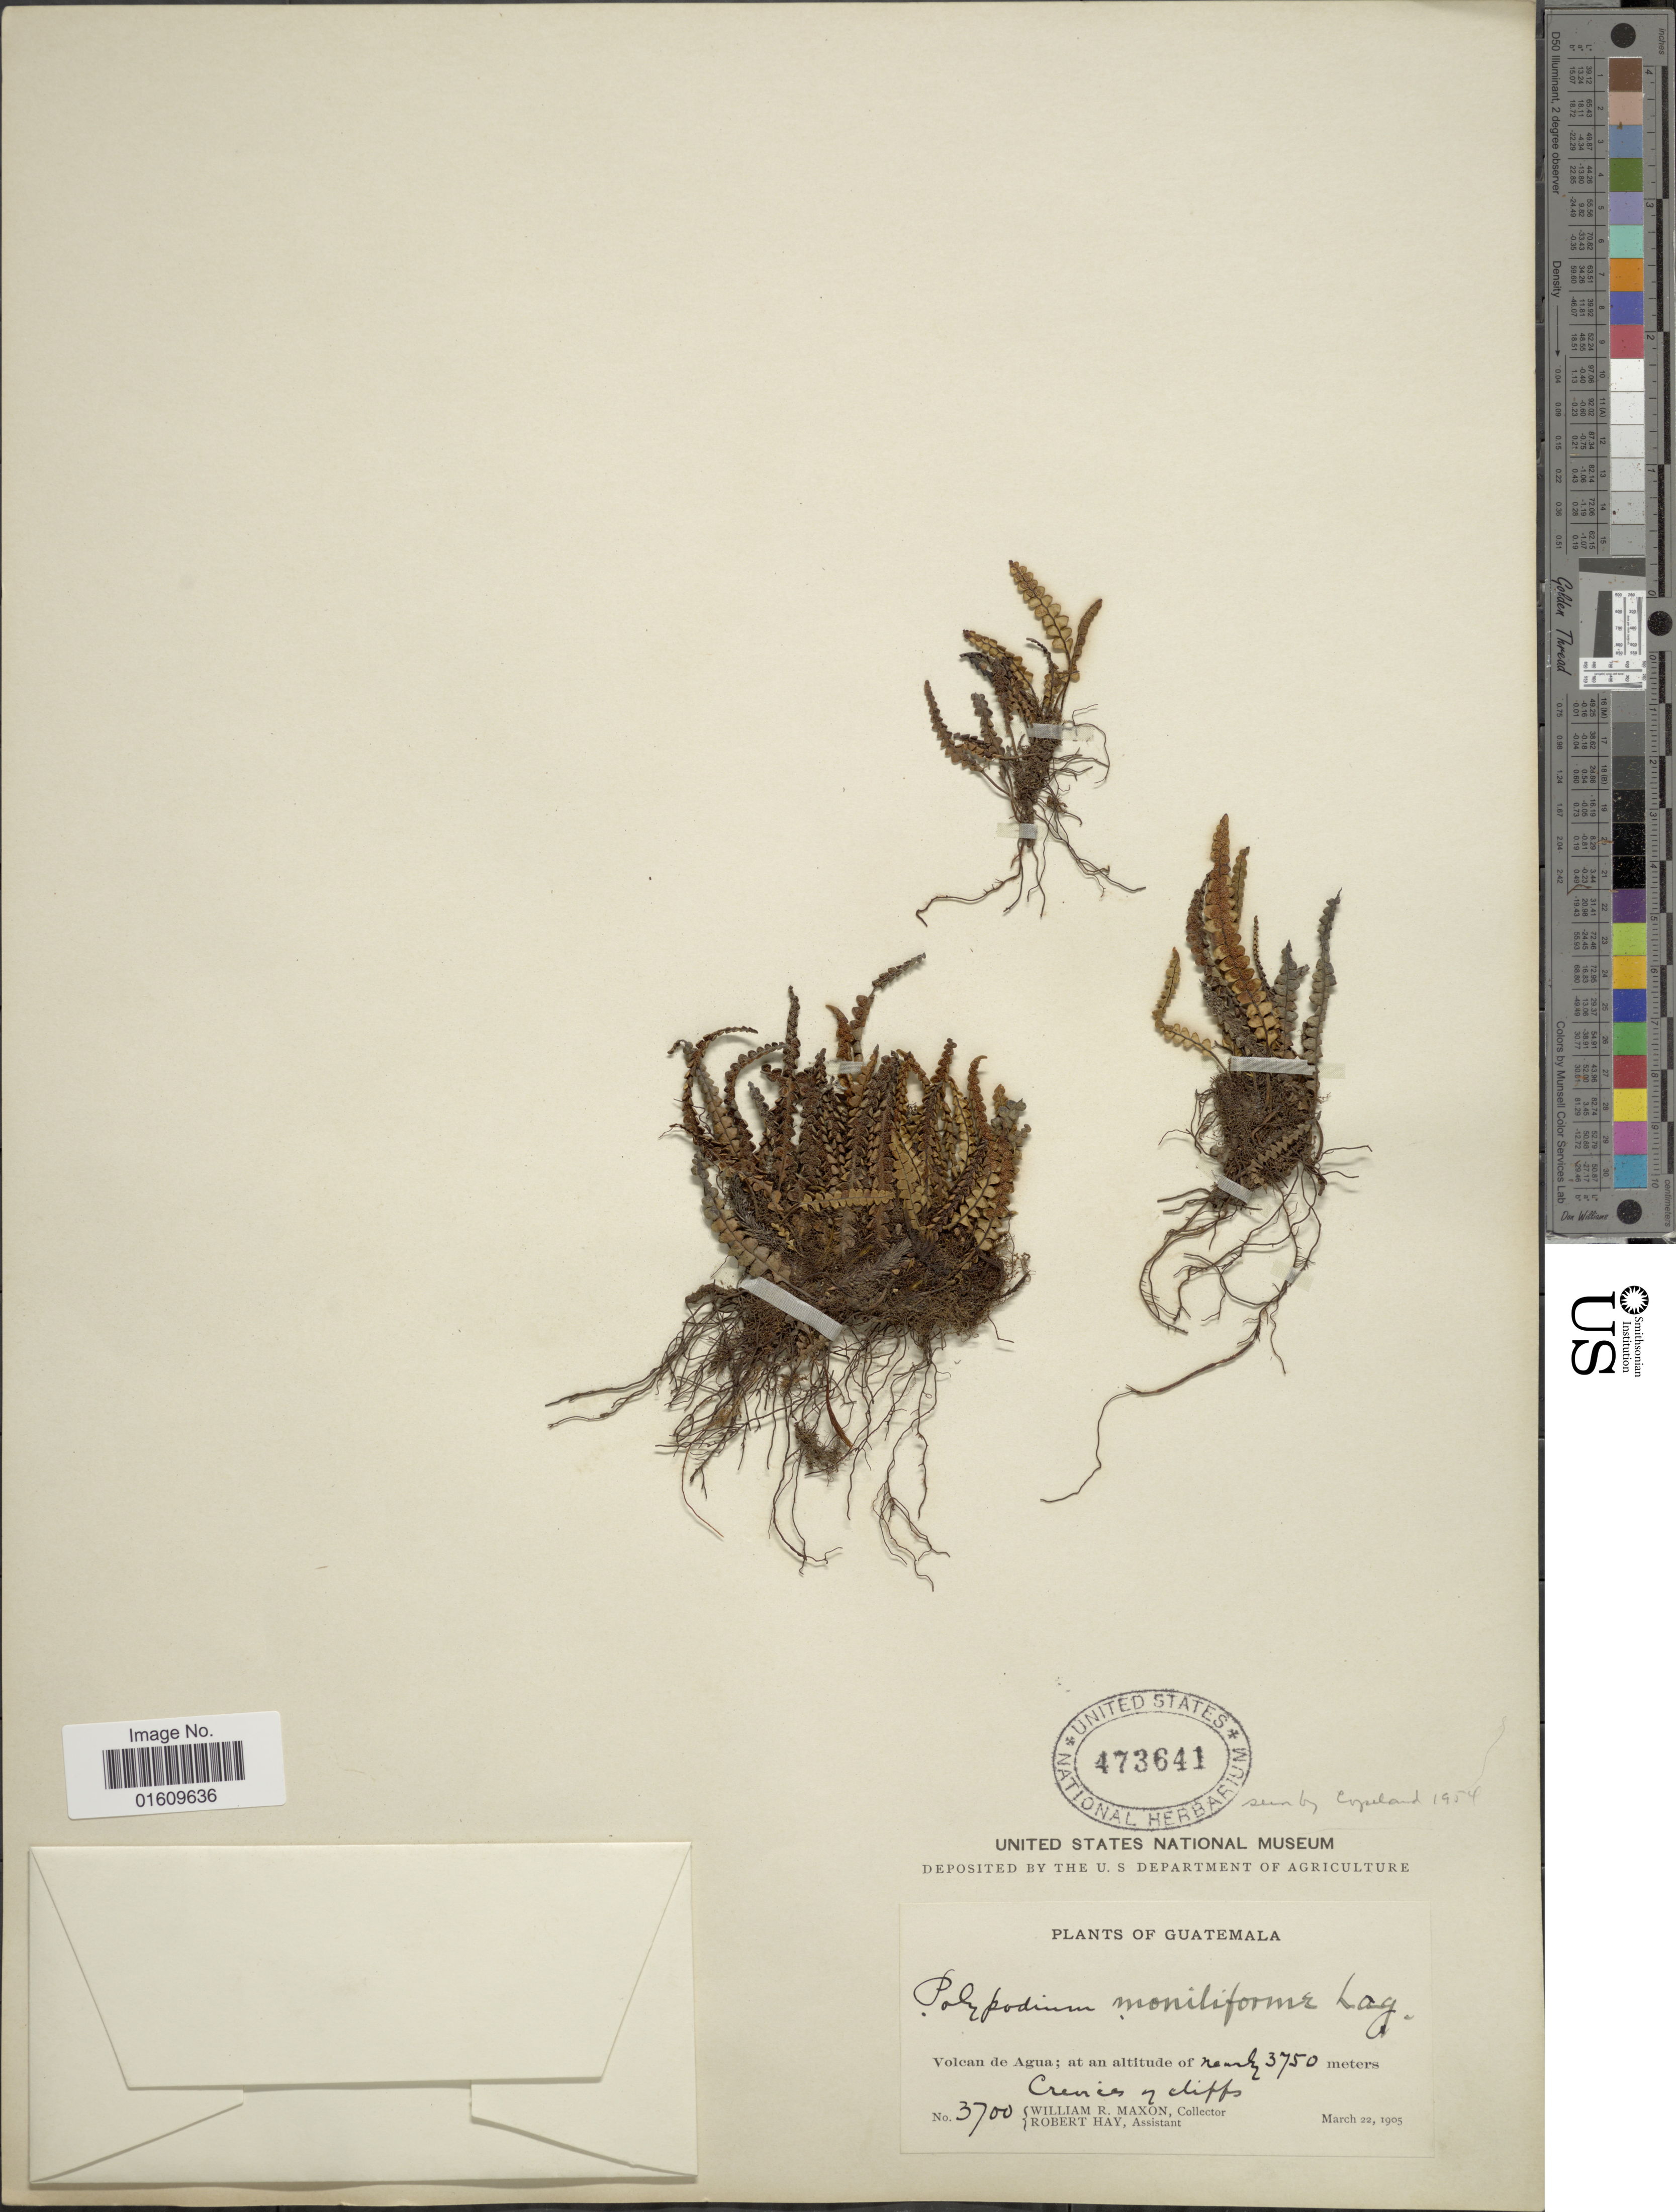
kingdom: Plantae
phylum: Tracheophyta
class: Polypodiopsida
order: Polypodiales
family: Polypodiaceae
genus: Melpomene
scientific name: Melpomene moniliformis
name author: (Lag. ex Sw.) A.R. Sm. & R.C. Moran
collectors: W. R. Maxon & R. H. Hay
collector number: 3700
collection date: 1905-03-22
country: Guatemala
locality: Volcan de Agua; crevices on cliffs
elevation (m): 3750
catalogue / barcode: US 473641